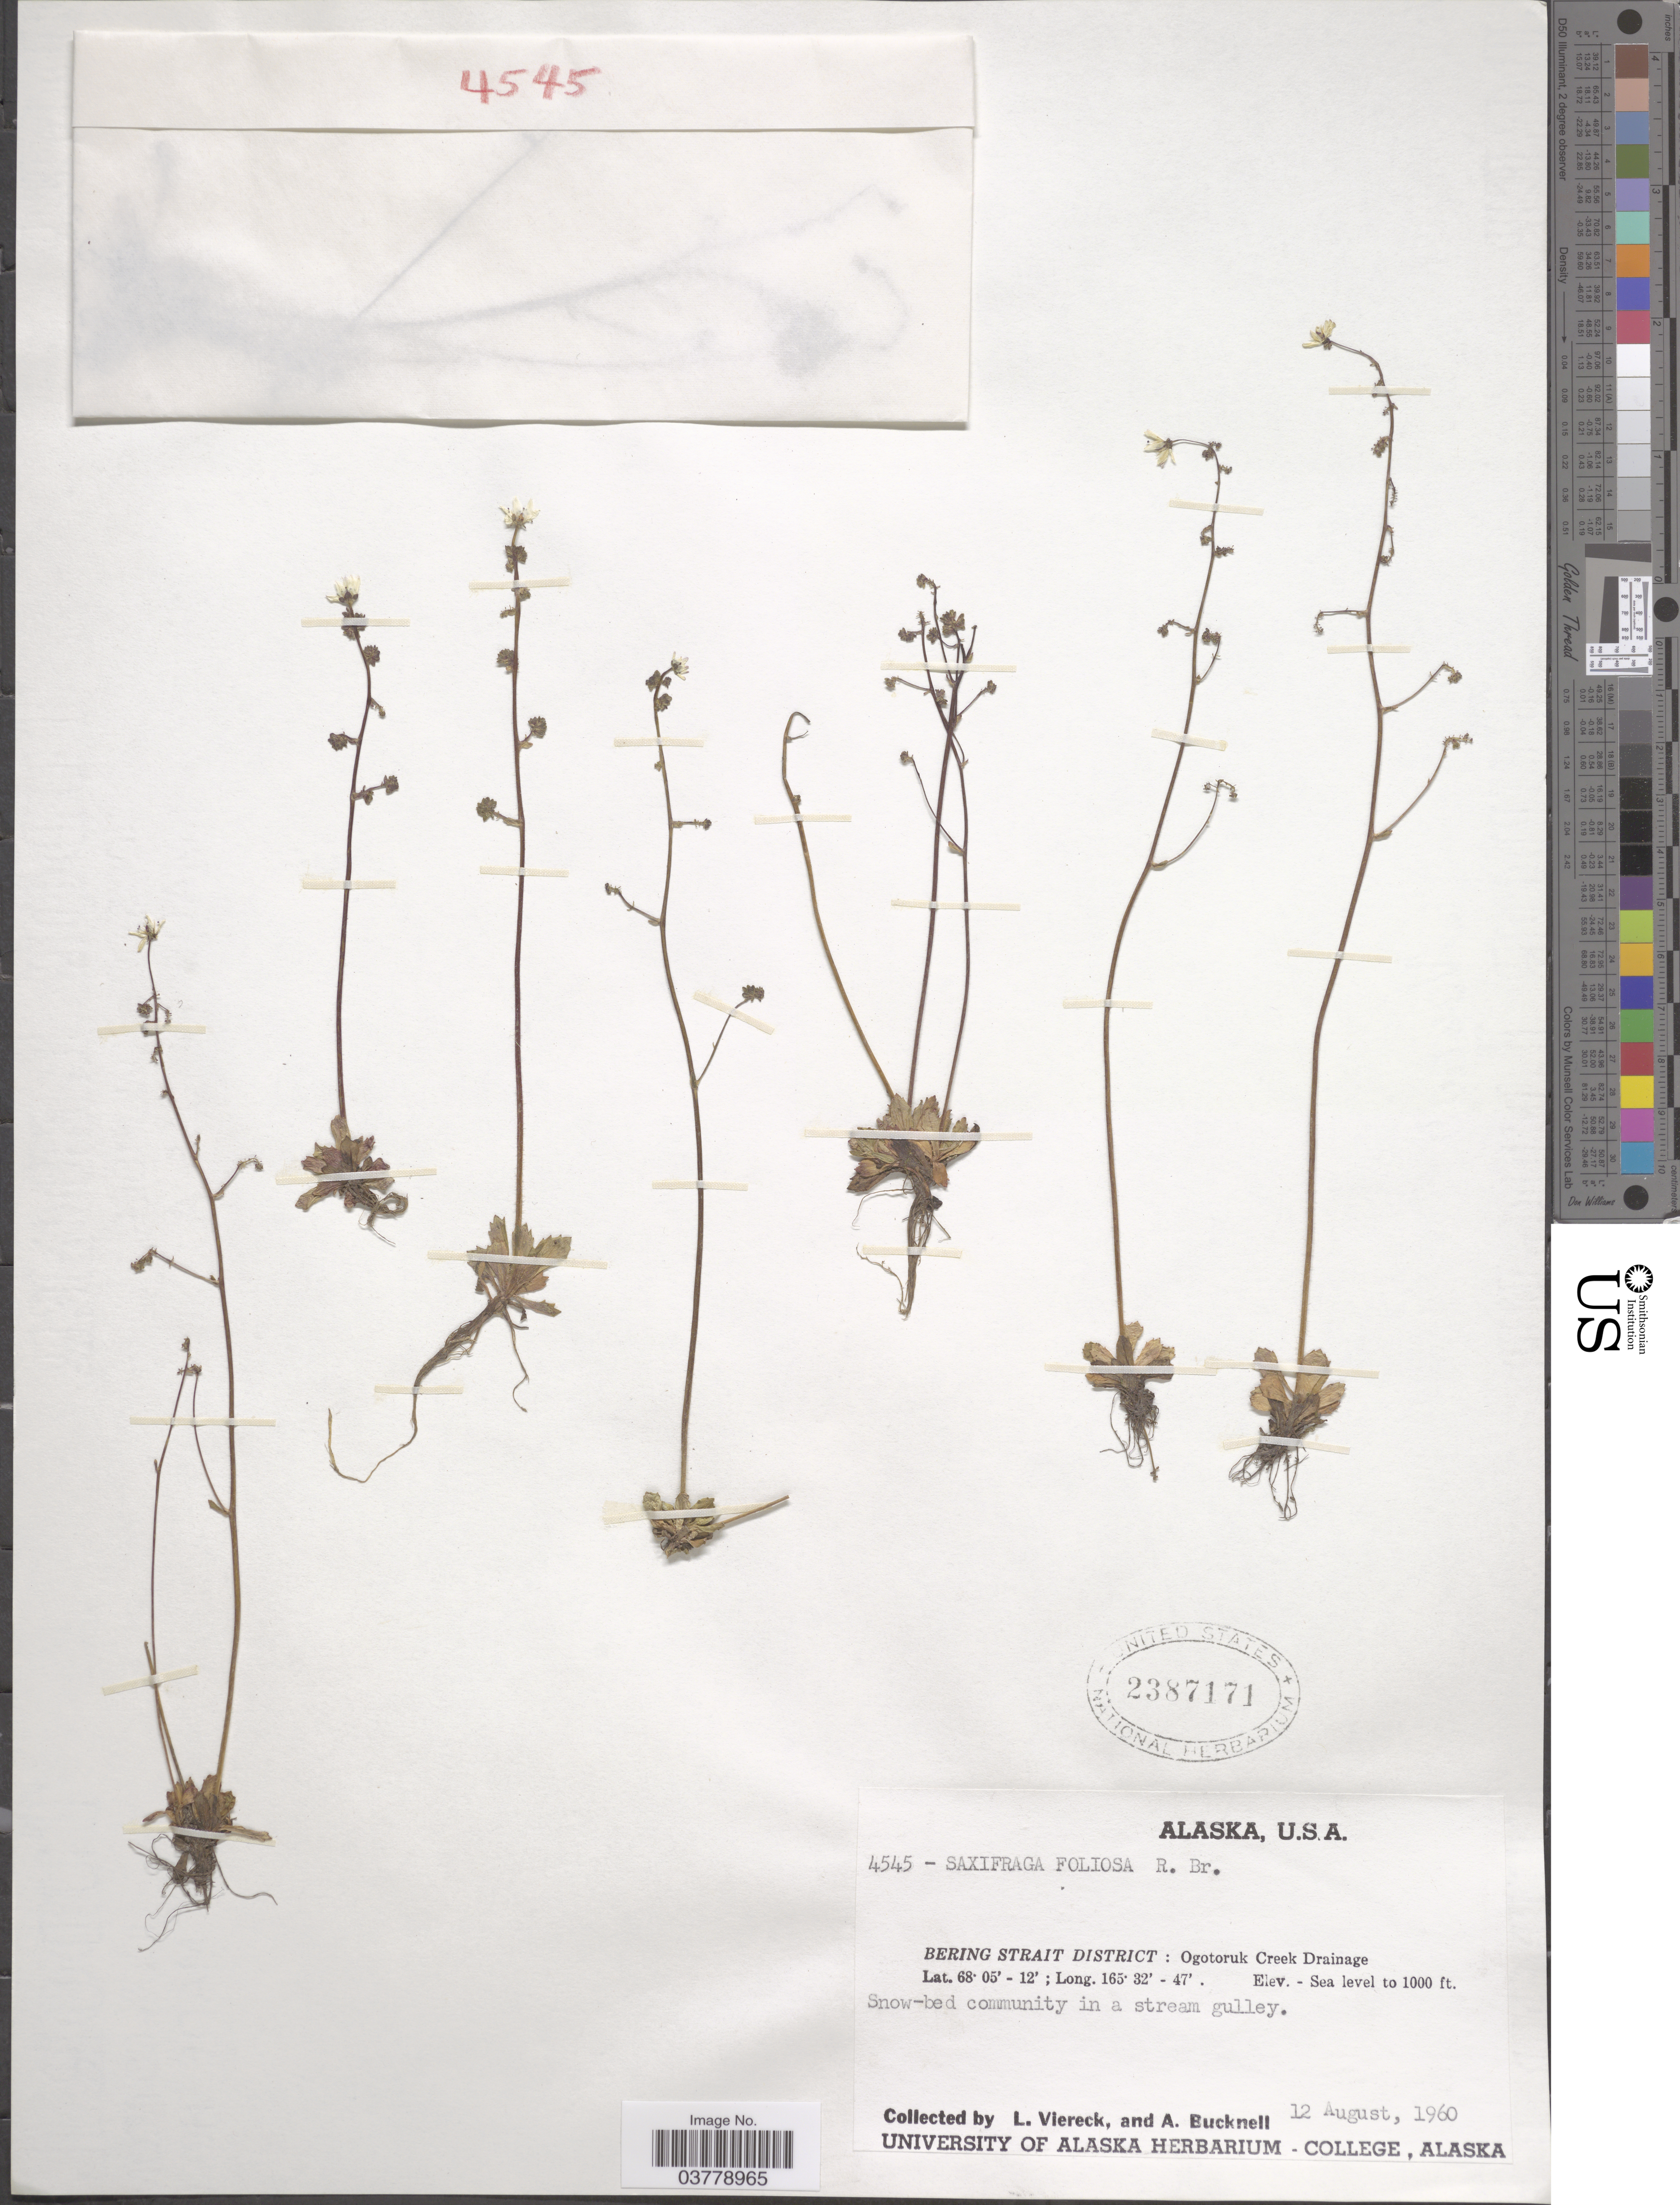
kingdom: Plantae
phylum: Tracheophyta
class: Magnoliopsida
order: Saxifragales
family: Saxifragaceae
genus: Micranthes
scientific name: Micranthes foliolosa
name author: (R. Br.) Gornall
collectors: L. Viereck & A. Bucknell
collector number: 4545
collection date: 1960-08-12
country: United States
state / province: Alaska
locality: Bering Strait District: Ogotoruk Creek Drainage.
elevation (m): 0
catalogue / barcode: US 2387171